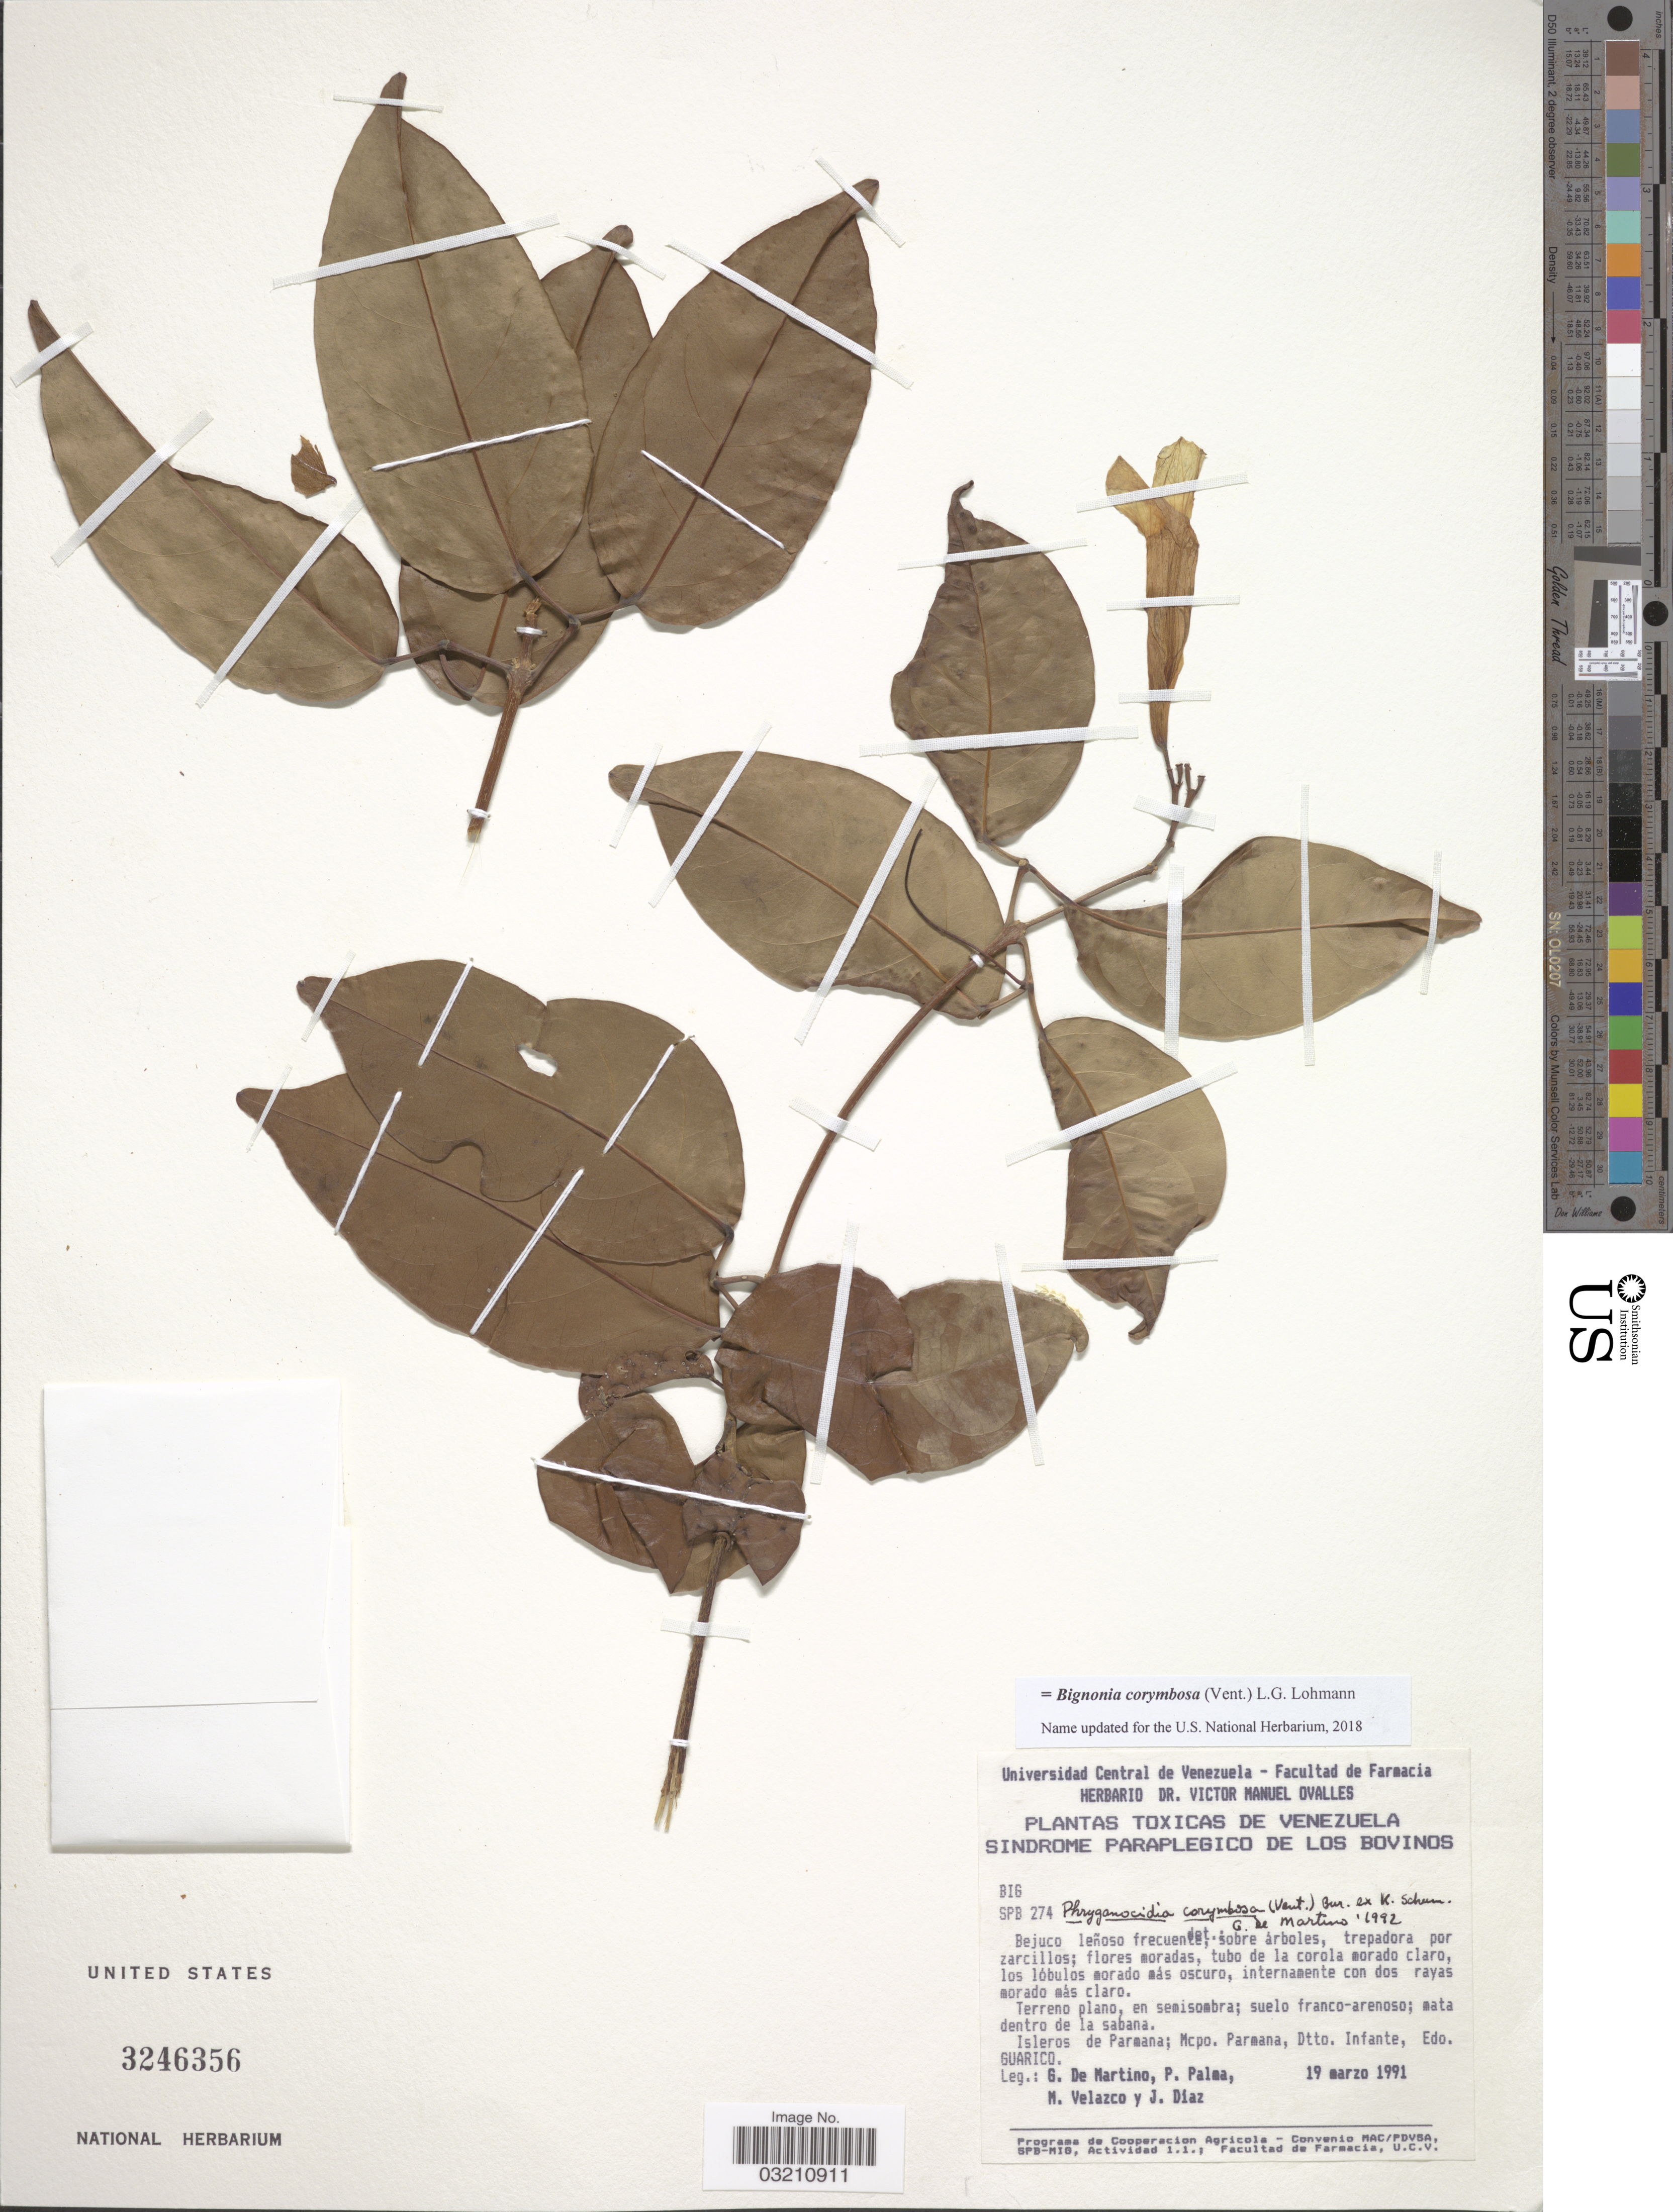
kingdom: Plantae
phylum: Tracheophyta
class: Magnoliopsida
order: Lamiales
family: Bignoniaceae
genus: Bignonia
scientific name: Bignonia corymbosa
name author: (Vent.) L.G. Lohmann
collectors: G. De Martino, P. Palma, M. Velazco & J. Diaz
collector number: SPB 274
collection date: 1991-03-19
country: Venezuela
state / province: Guárico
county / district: Leonardo Infante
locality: Isleros de Parmana; Mcpo. Parmana, Dtto. Infante.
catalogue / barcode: US 3246356